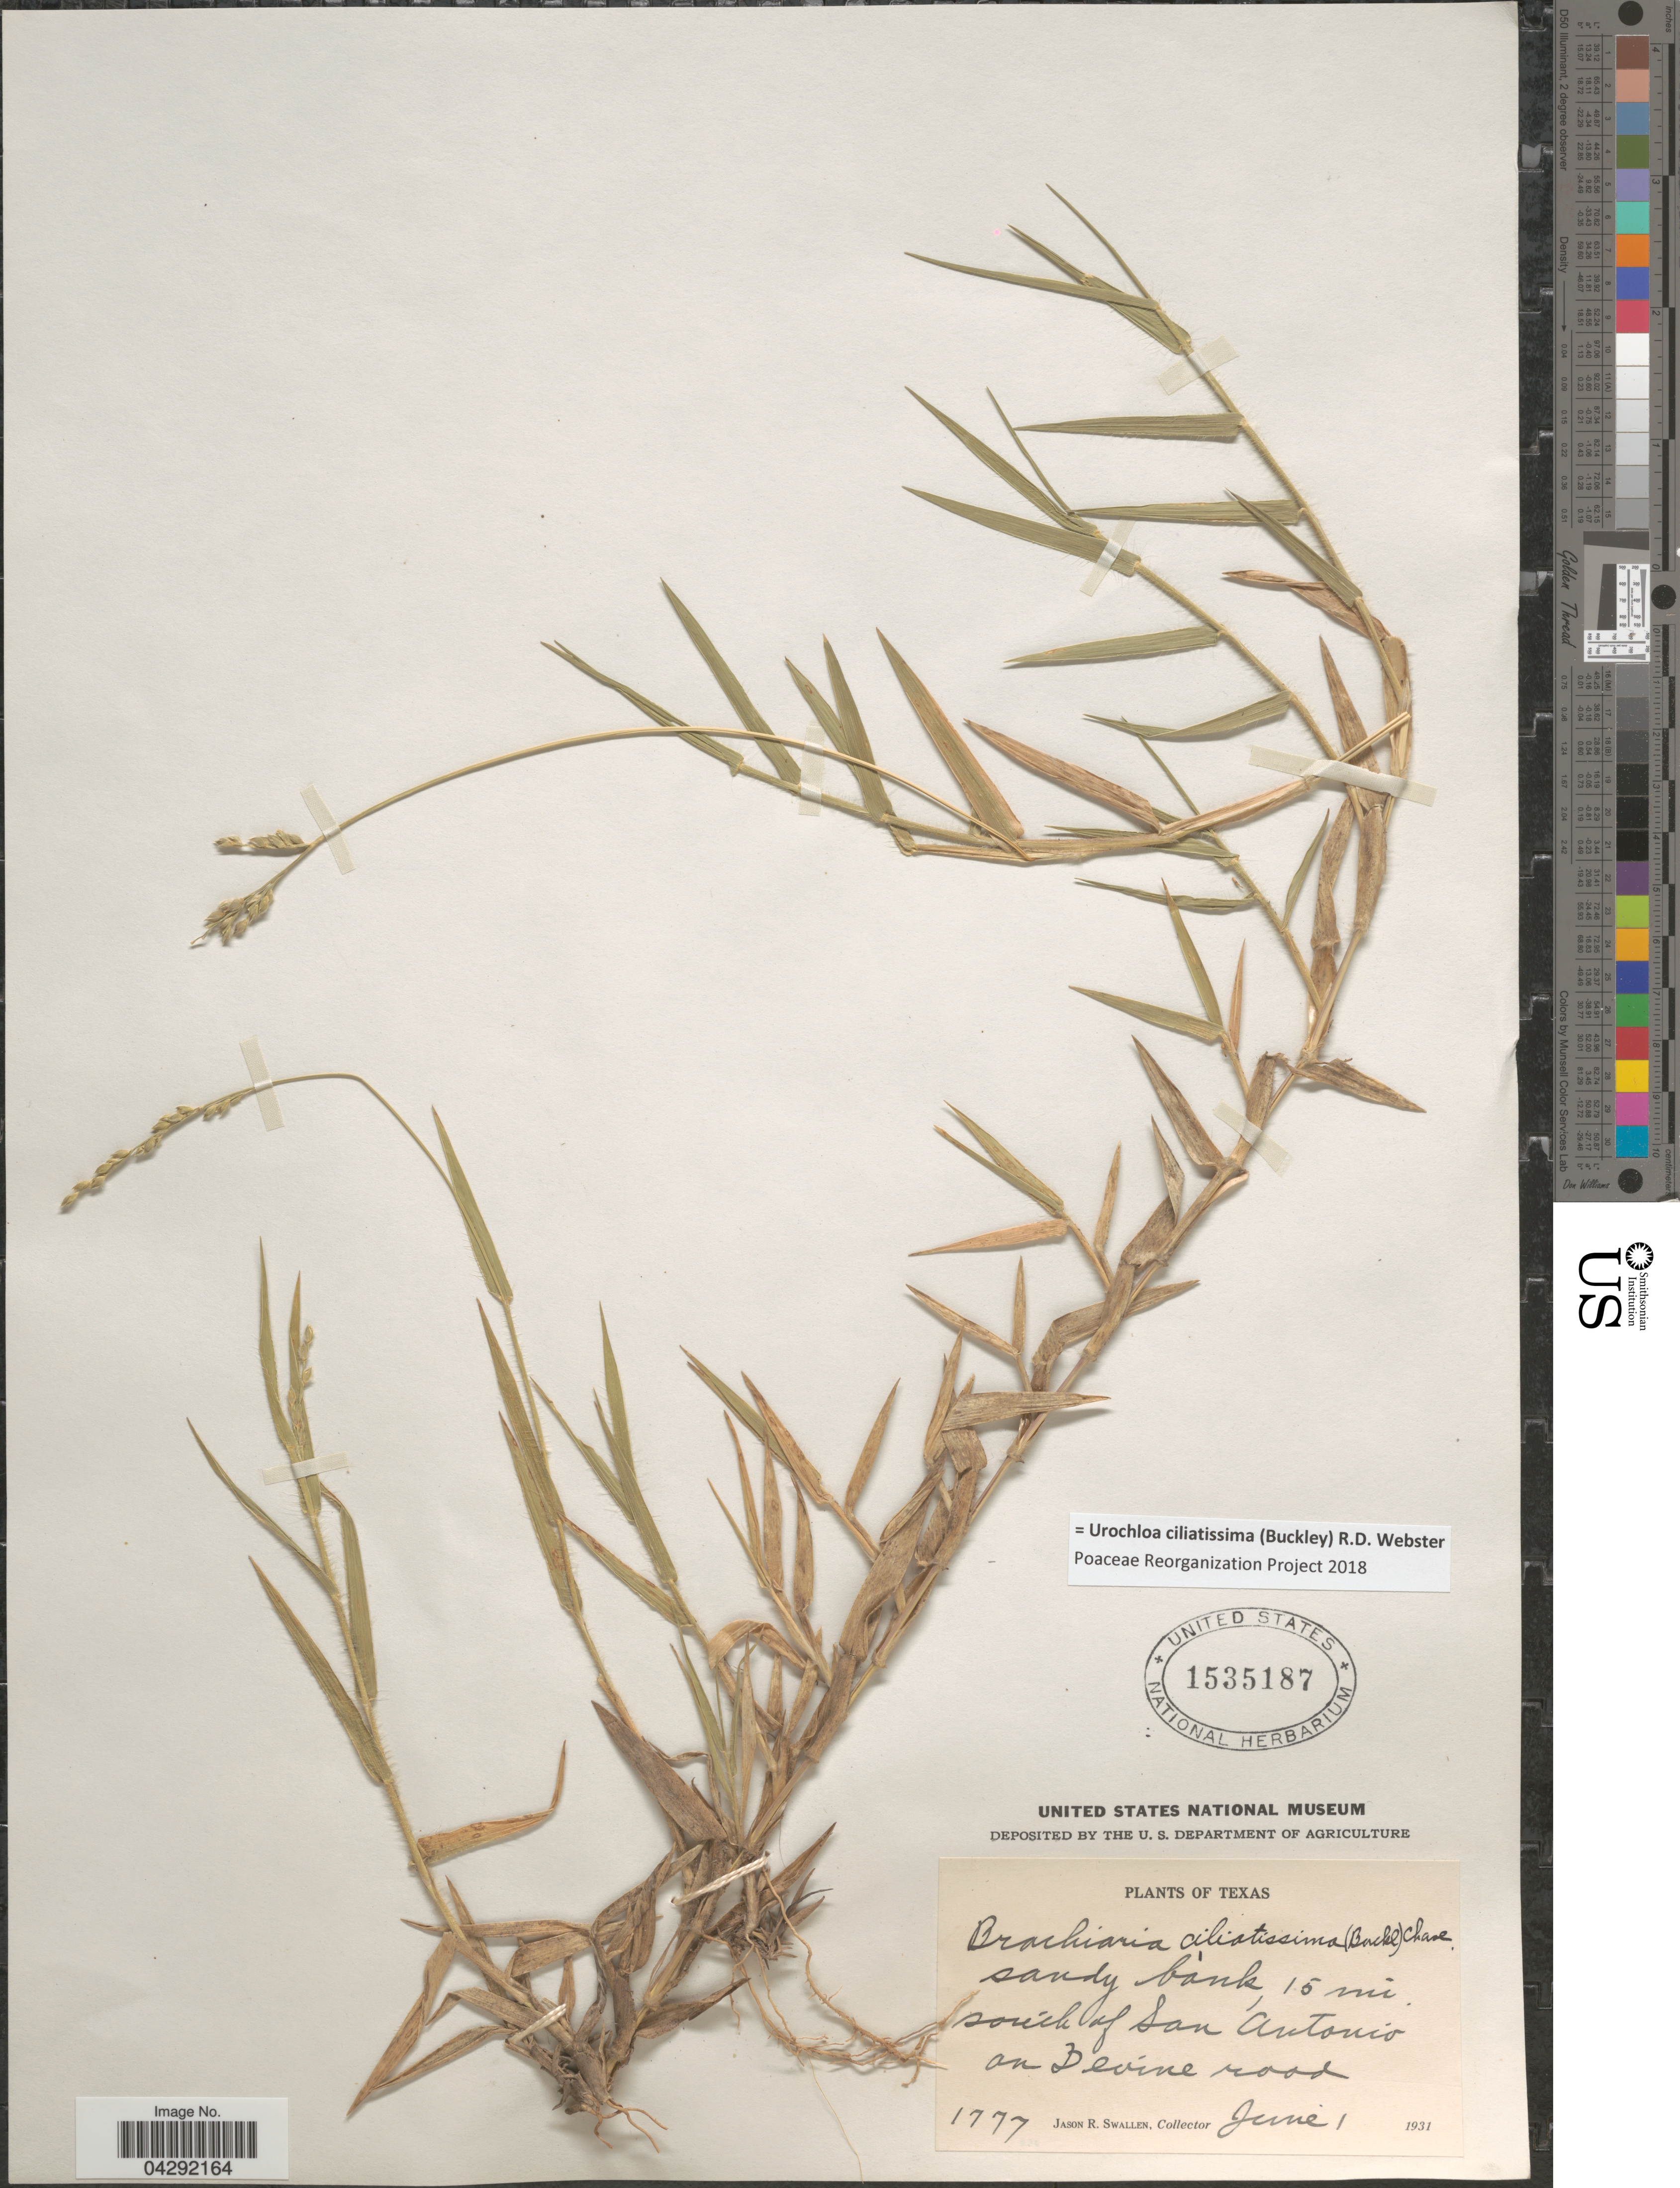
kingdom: Plantae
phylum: Tracheophyta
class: Liliopsida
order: Poales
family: Poaceae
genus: Urochloa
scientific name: Urochloa ciliatissima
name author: (Buckley) R.D. Webster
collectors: J. R. Swallen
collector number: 1777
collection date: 1931-06-01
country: United States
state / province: Texas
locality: Sandy bank, 15 mi. south of San Antonio on Devine road.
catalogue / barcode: US 1535187